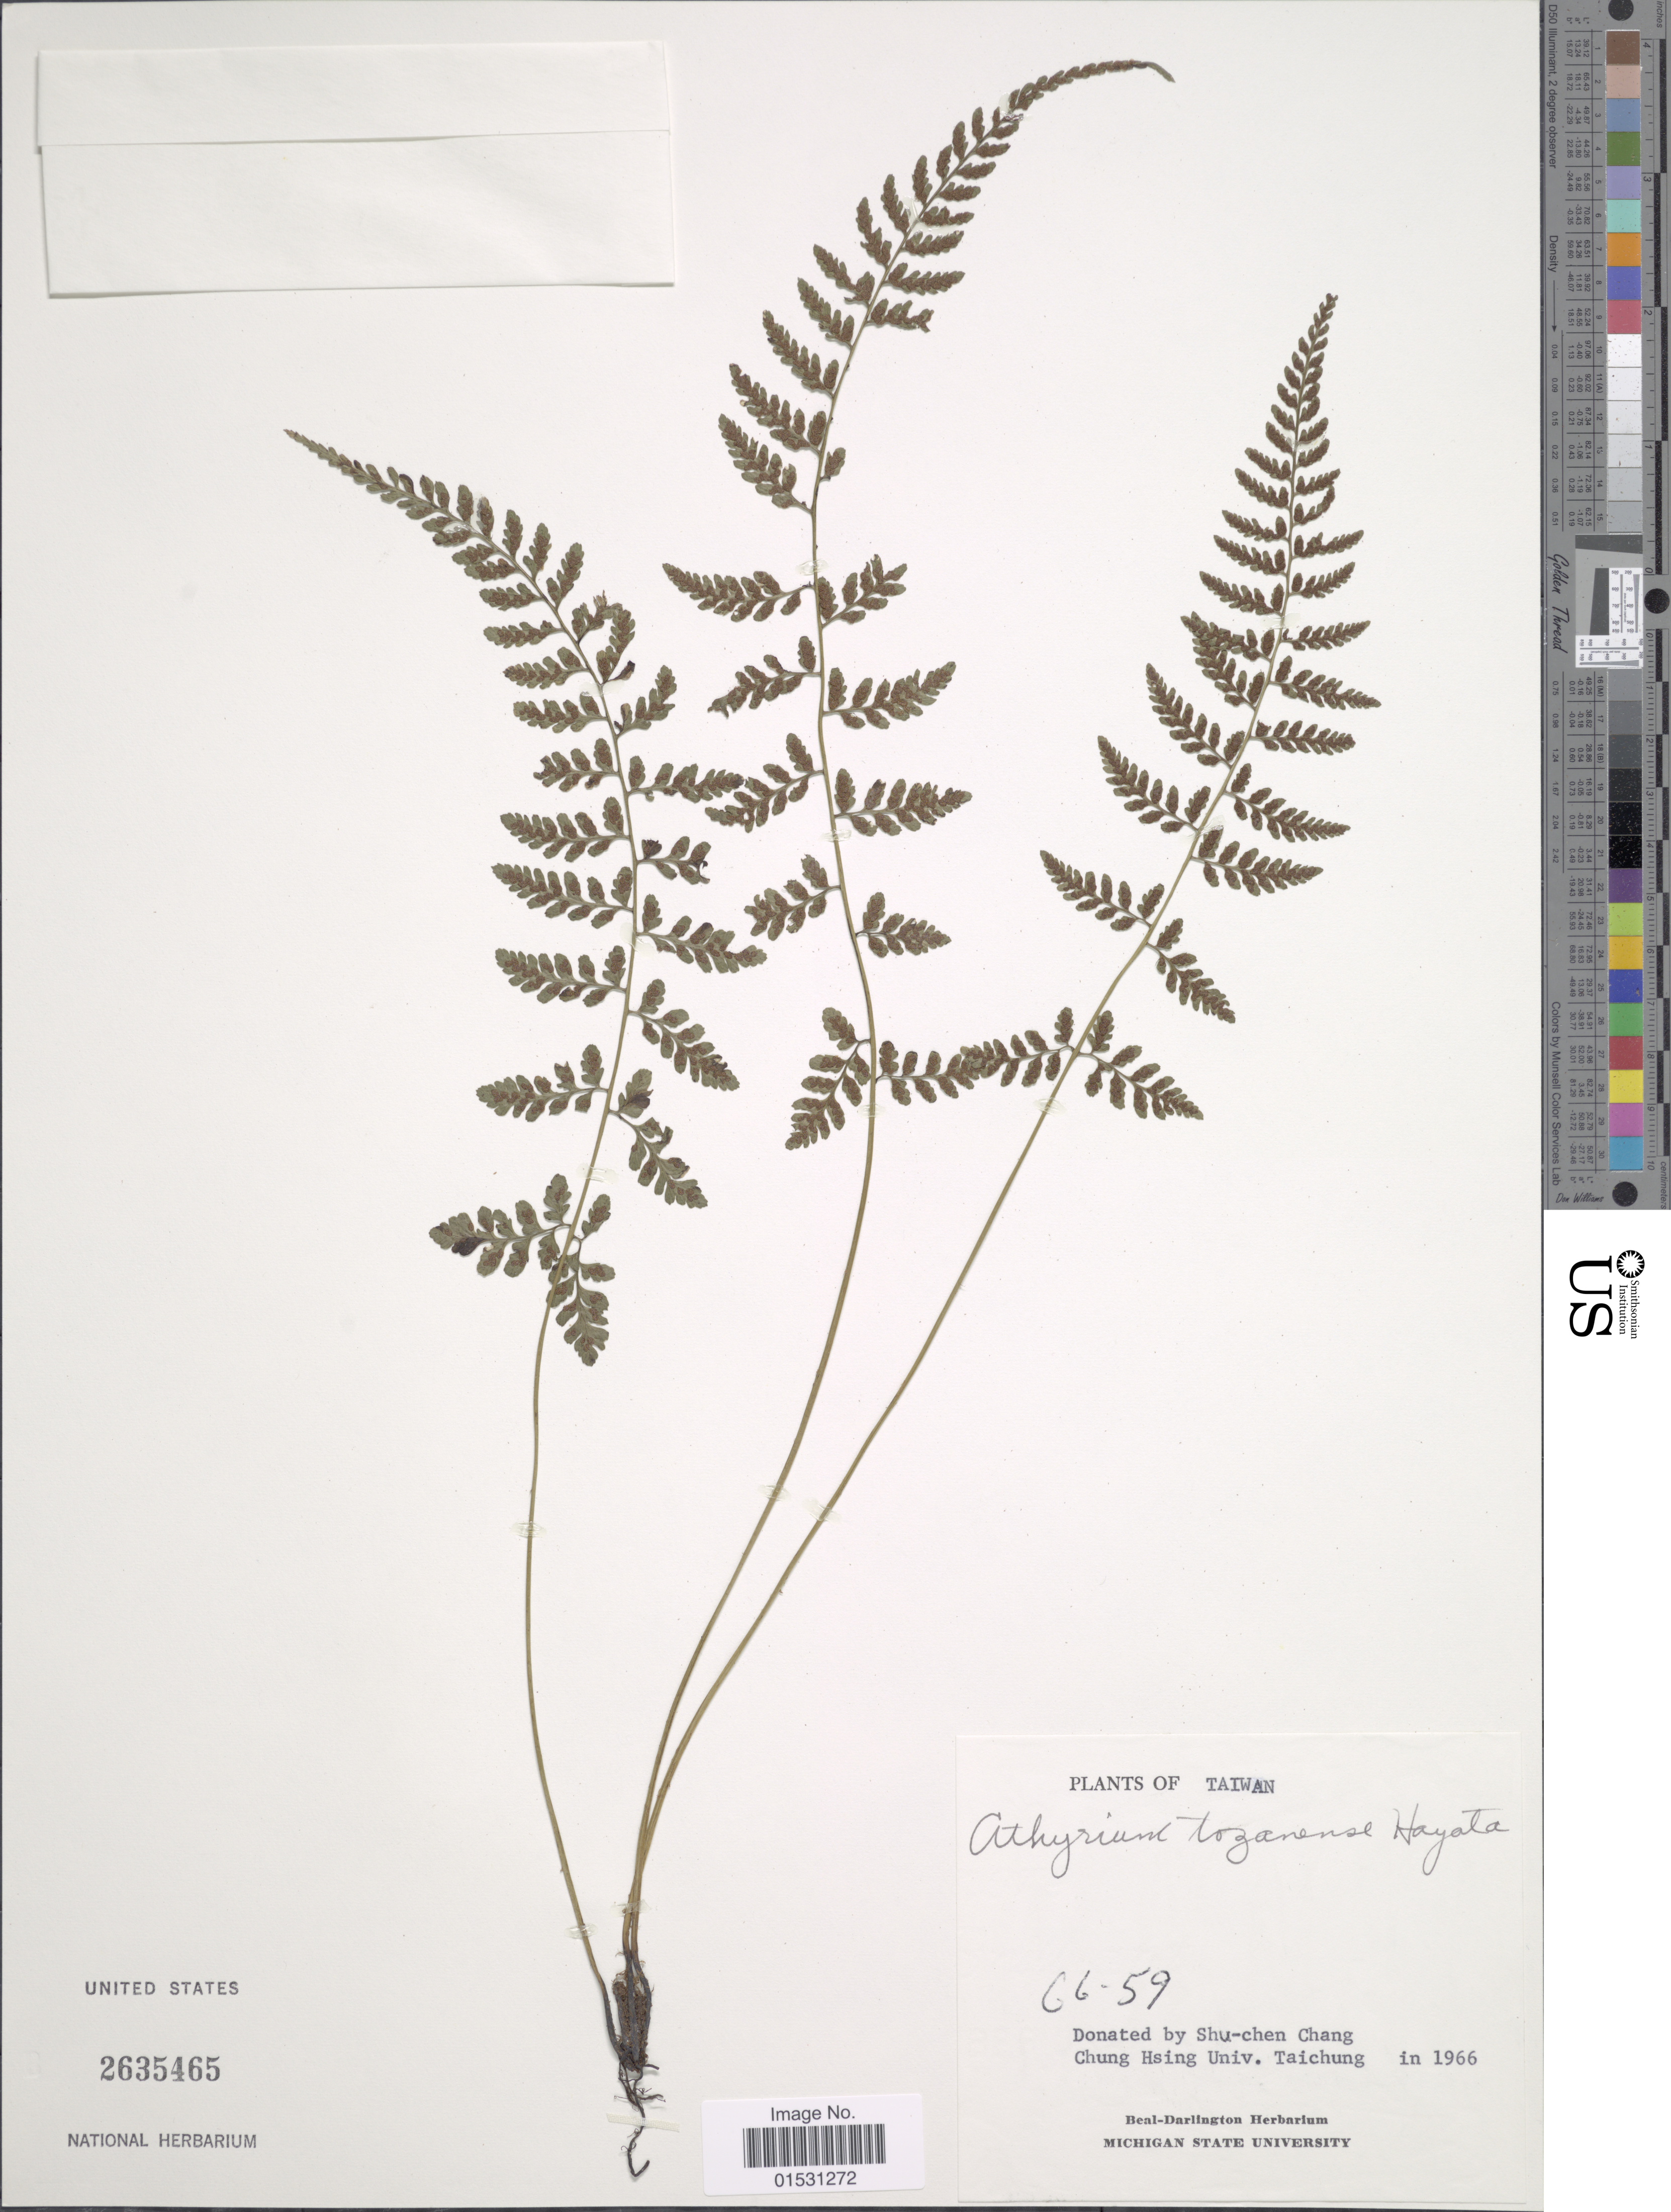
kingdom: Plantae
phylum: Tracheophyta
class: Polypodiopsida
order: Polypodiales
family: Athyriaceae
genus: Athyrium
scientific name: Athyrium tozanense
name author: (Hayata) Hayata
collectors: ex herb. Beal-Darlington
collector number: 66-59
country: Taiwan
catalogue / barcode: US 2635465